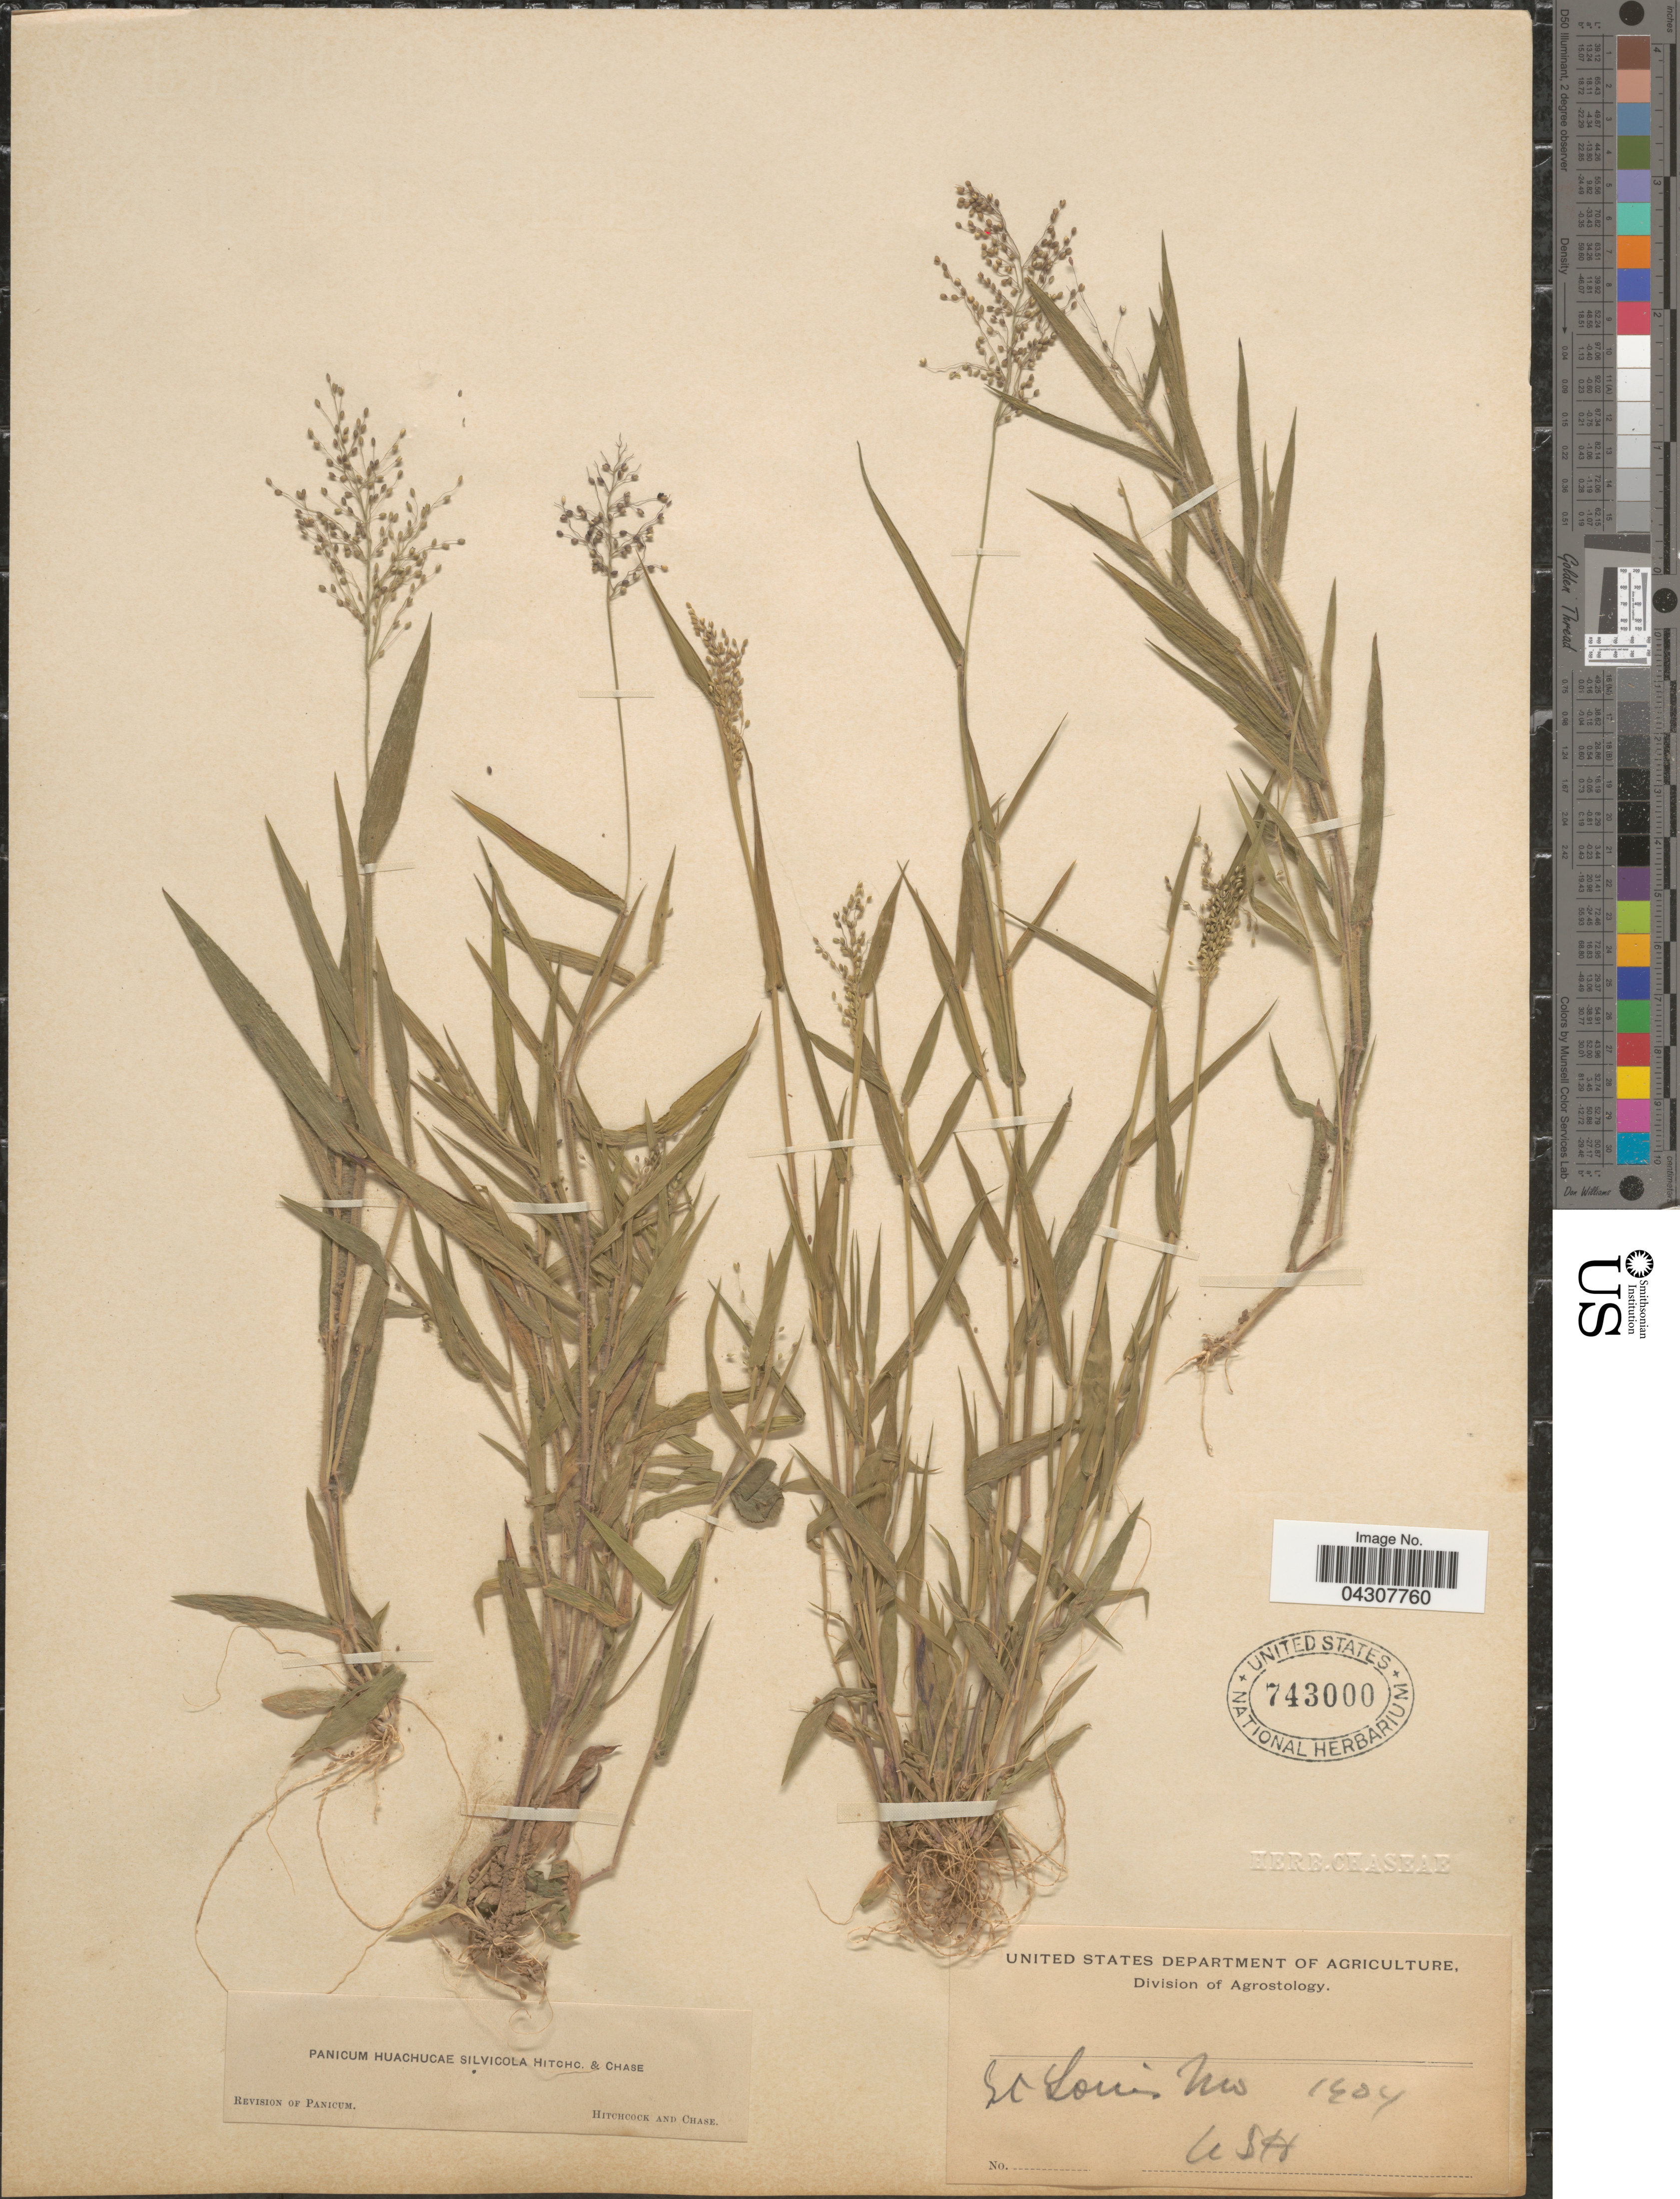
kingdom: Plantae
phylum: Tracheophyta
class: Liliopsida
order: Poales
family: Poaceae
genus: Dichanthelium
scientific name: Dichanthelium acuminatum var. acuminatum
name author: (Sw.) Gould & C.A. Clark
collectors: A. H.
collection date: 1904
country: United States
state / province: Missouri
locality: St Louis.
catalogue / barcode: US 743000